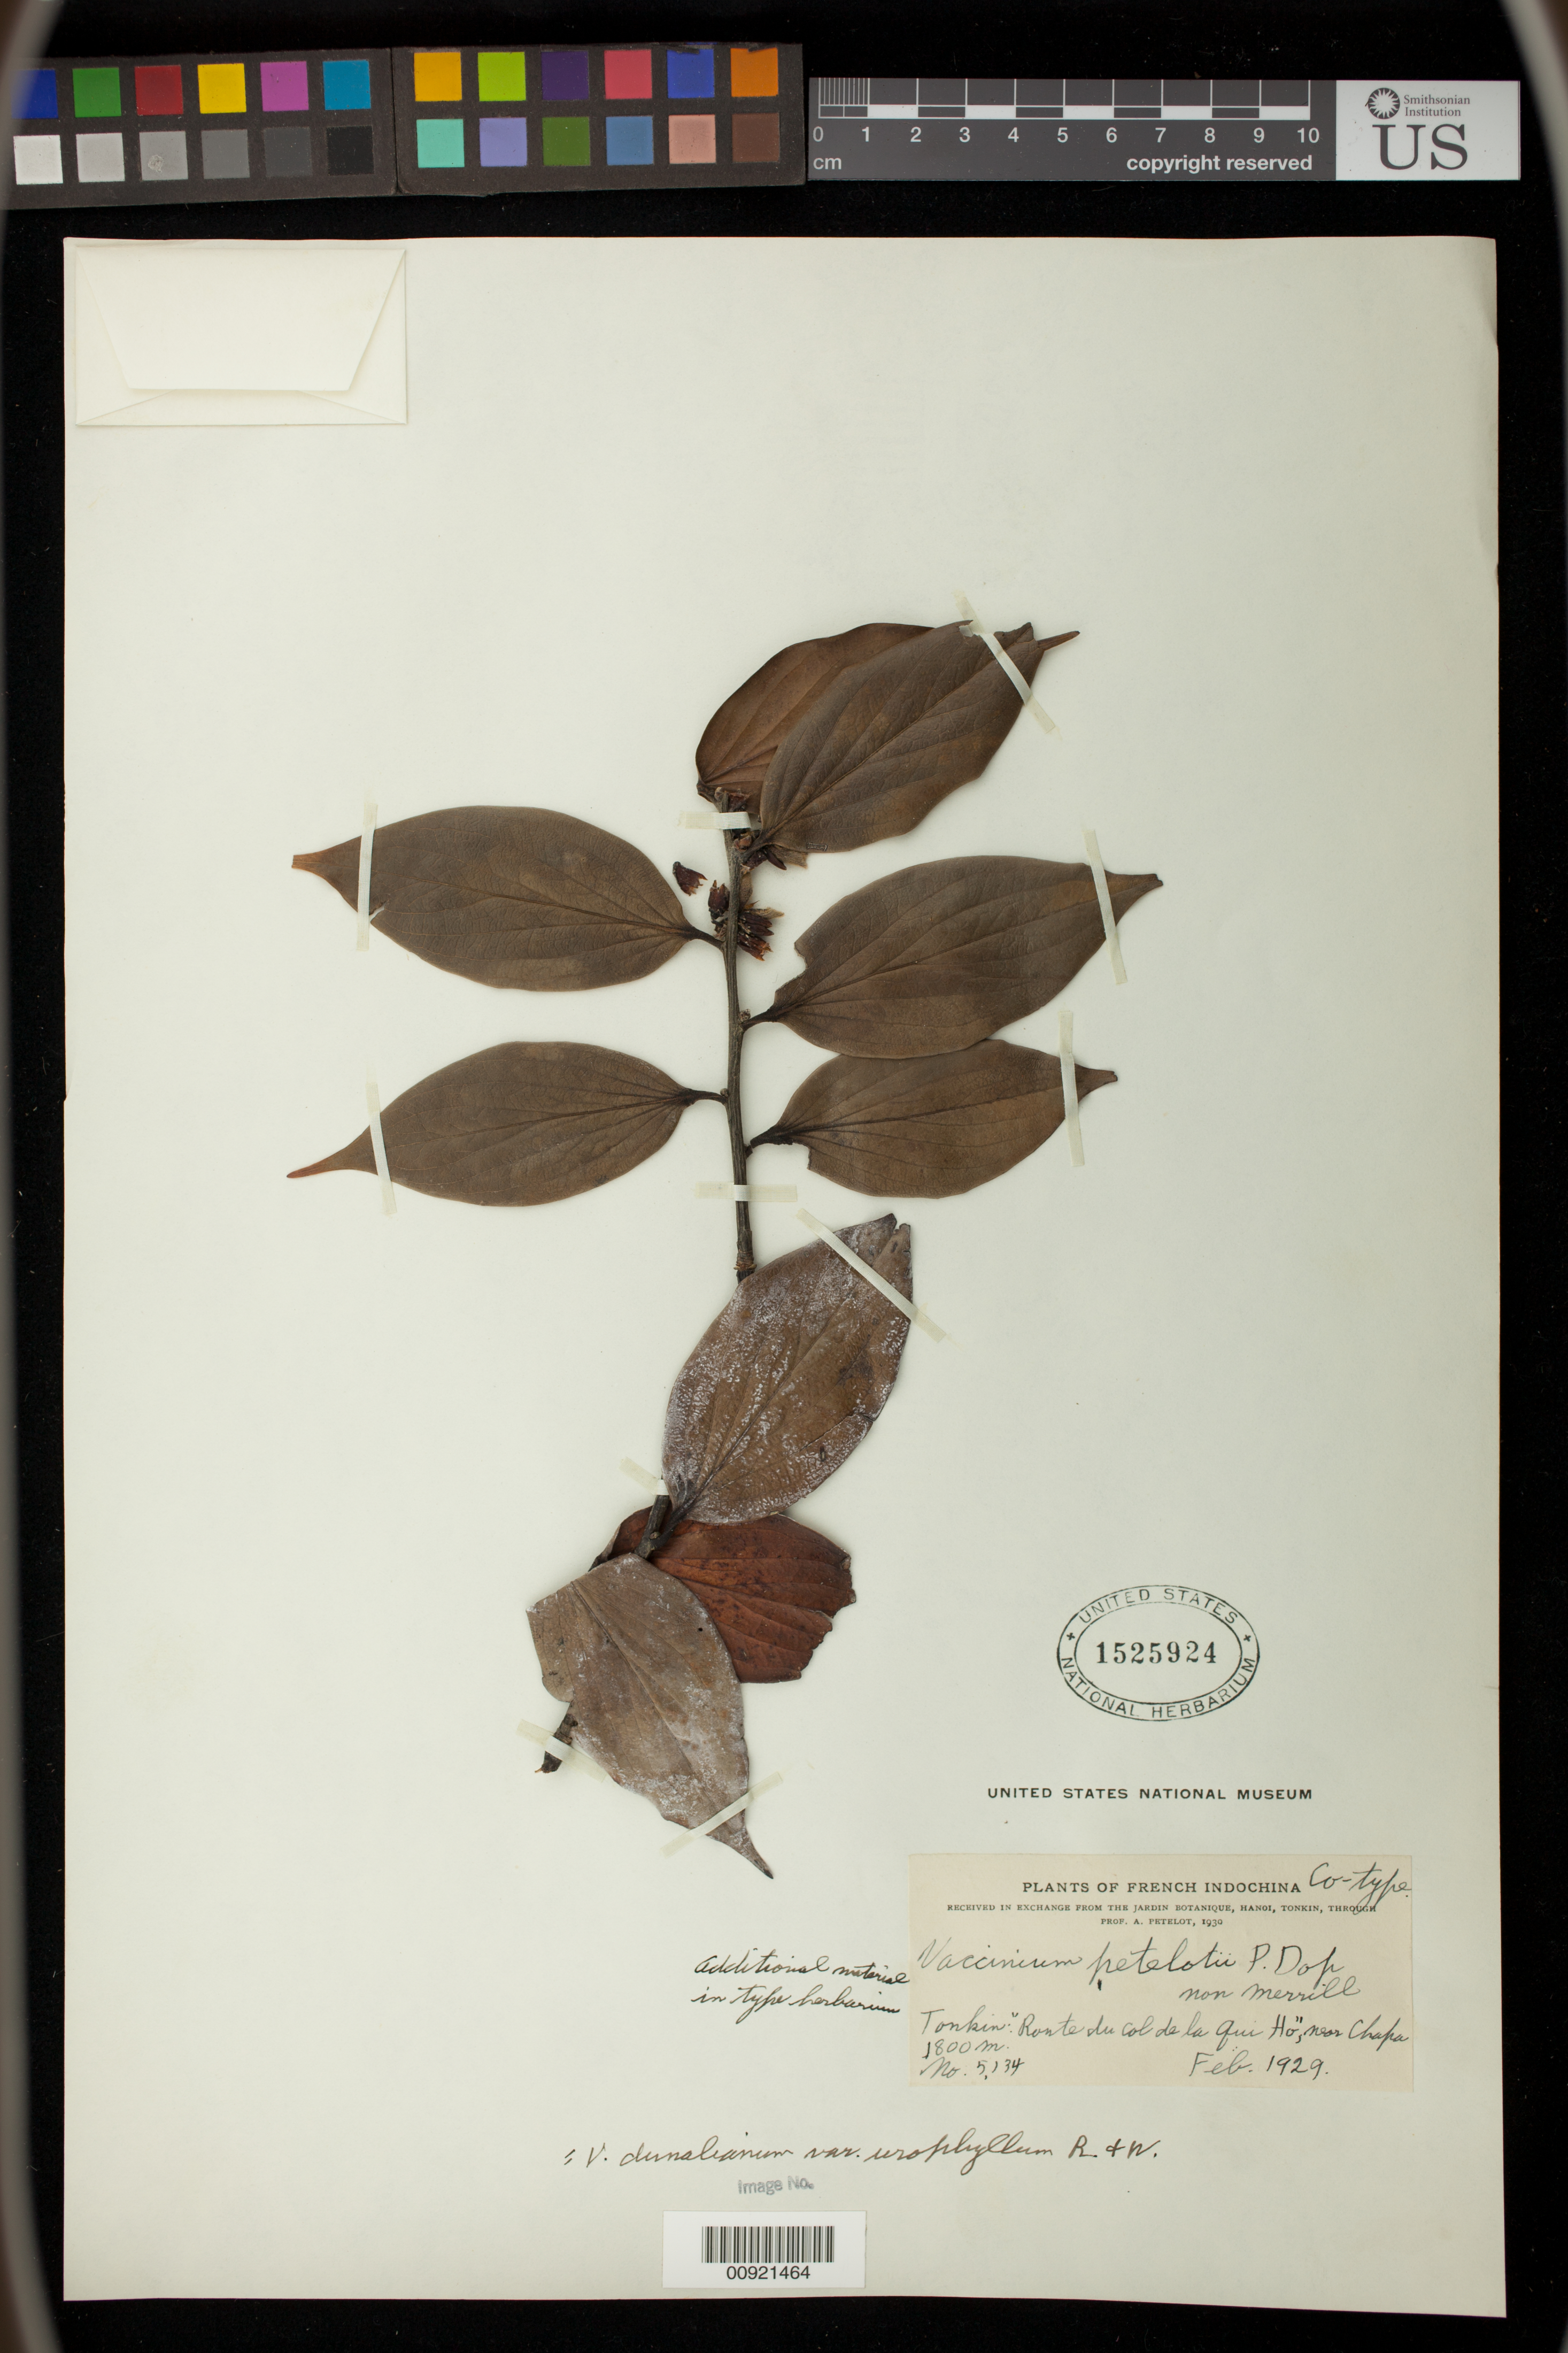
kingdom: Plantae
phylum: Tracheophyta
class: Magnoliopsida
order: Ericales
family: Ericaceae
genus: Vaccinium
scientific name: Vaccinium petelotii Dop in Lecomte, nom. illeg. hom.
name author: Dop in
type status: Type Collection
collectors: A. Petelot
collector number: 5134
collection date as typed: Feb 1929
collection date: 1929-02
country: Vietnam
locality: La Chapa.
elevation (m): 1800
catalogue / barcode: US 1525924